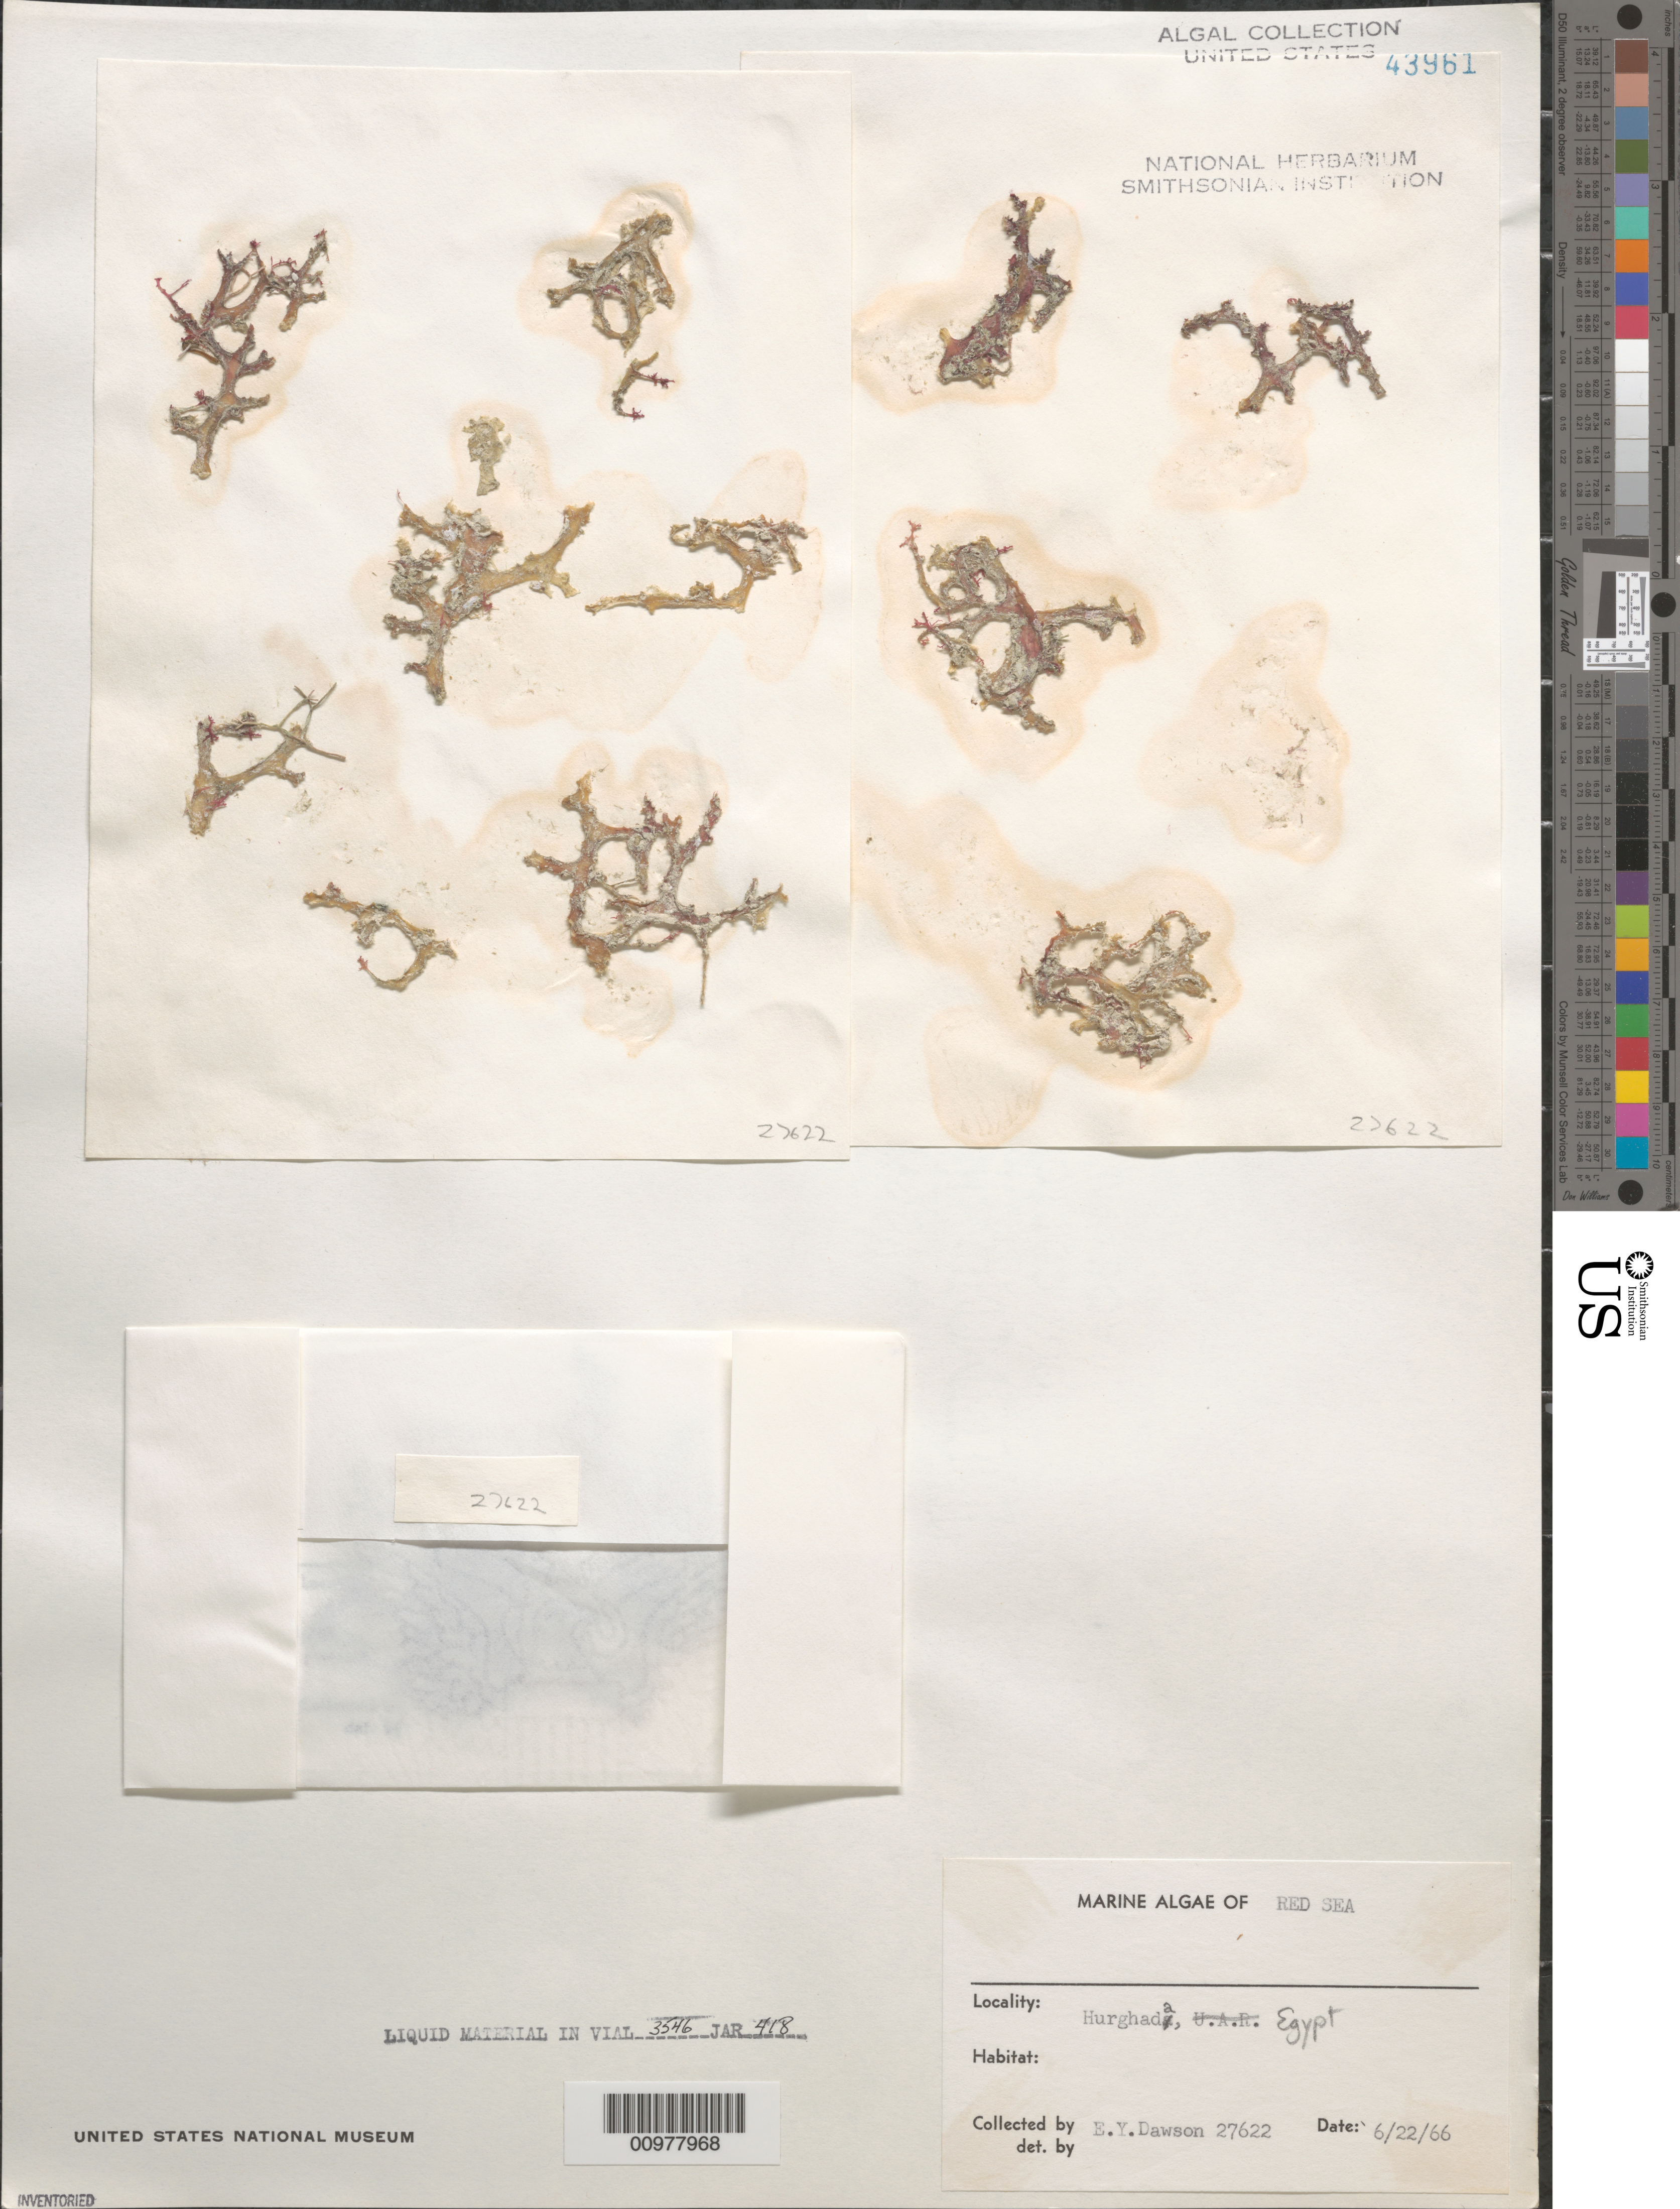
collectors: E. Y. Dawson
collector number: EYD 27622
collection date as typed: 22 Jun 1966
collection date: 1966-06-22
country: Egypt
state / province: Al Bahr al Ahmar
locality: Hurghada, Red Sea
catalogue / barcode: US 43961